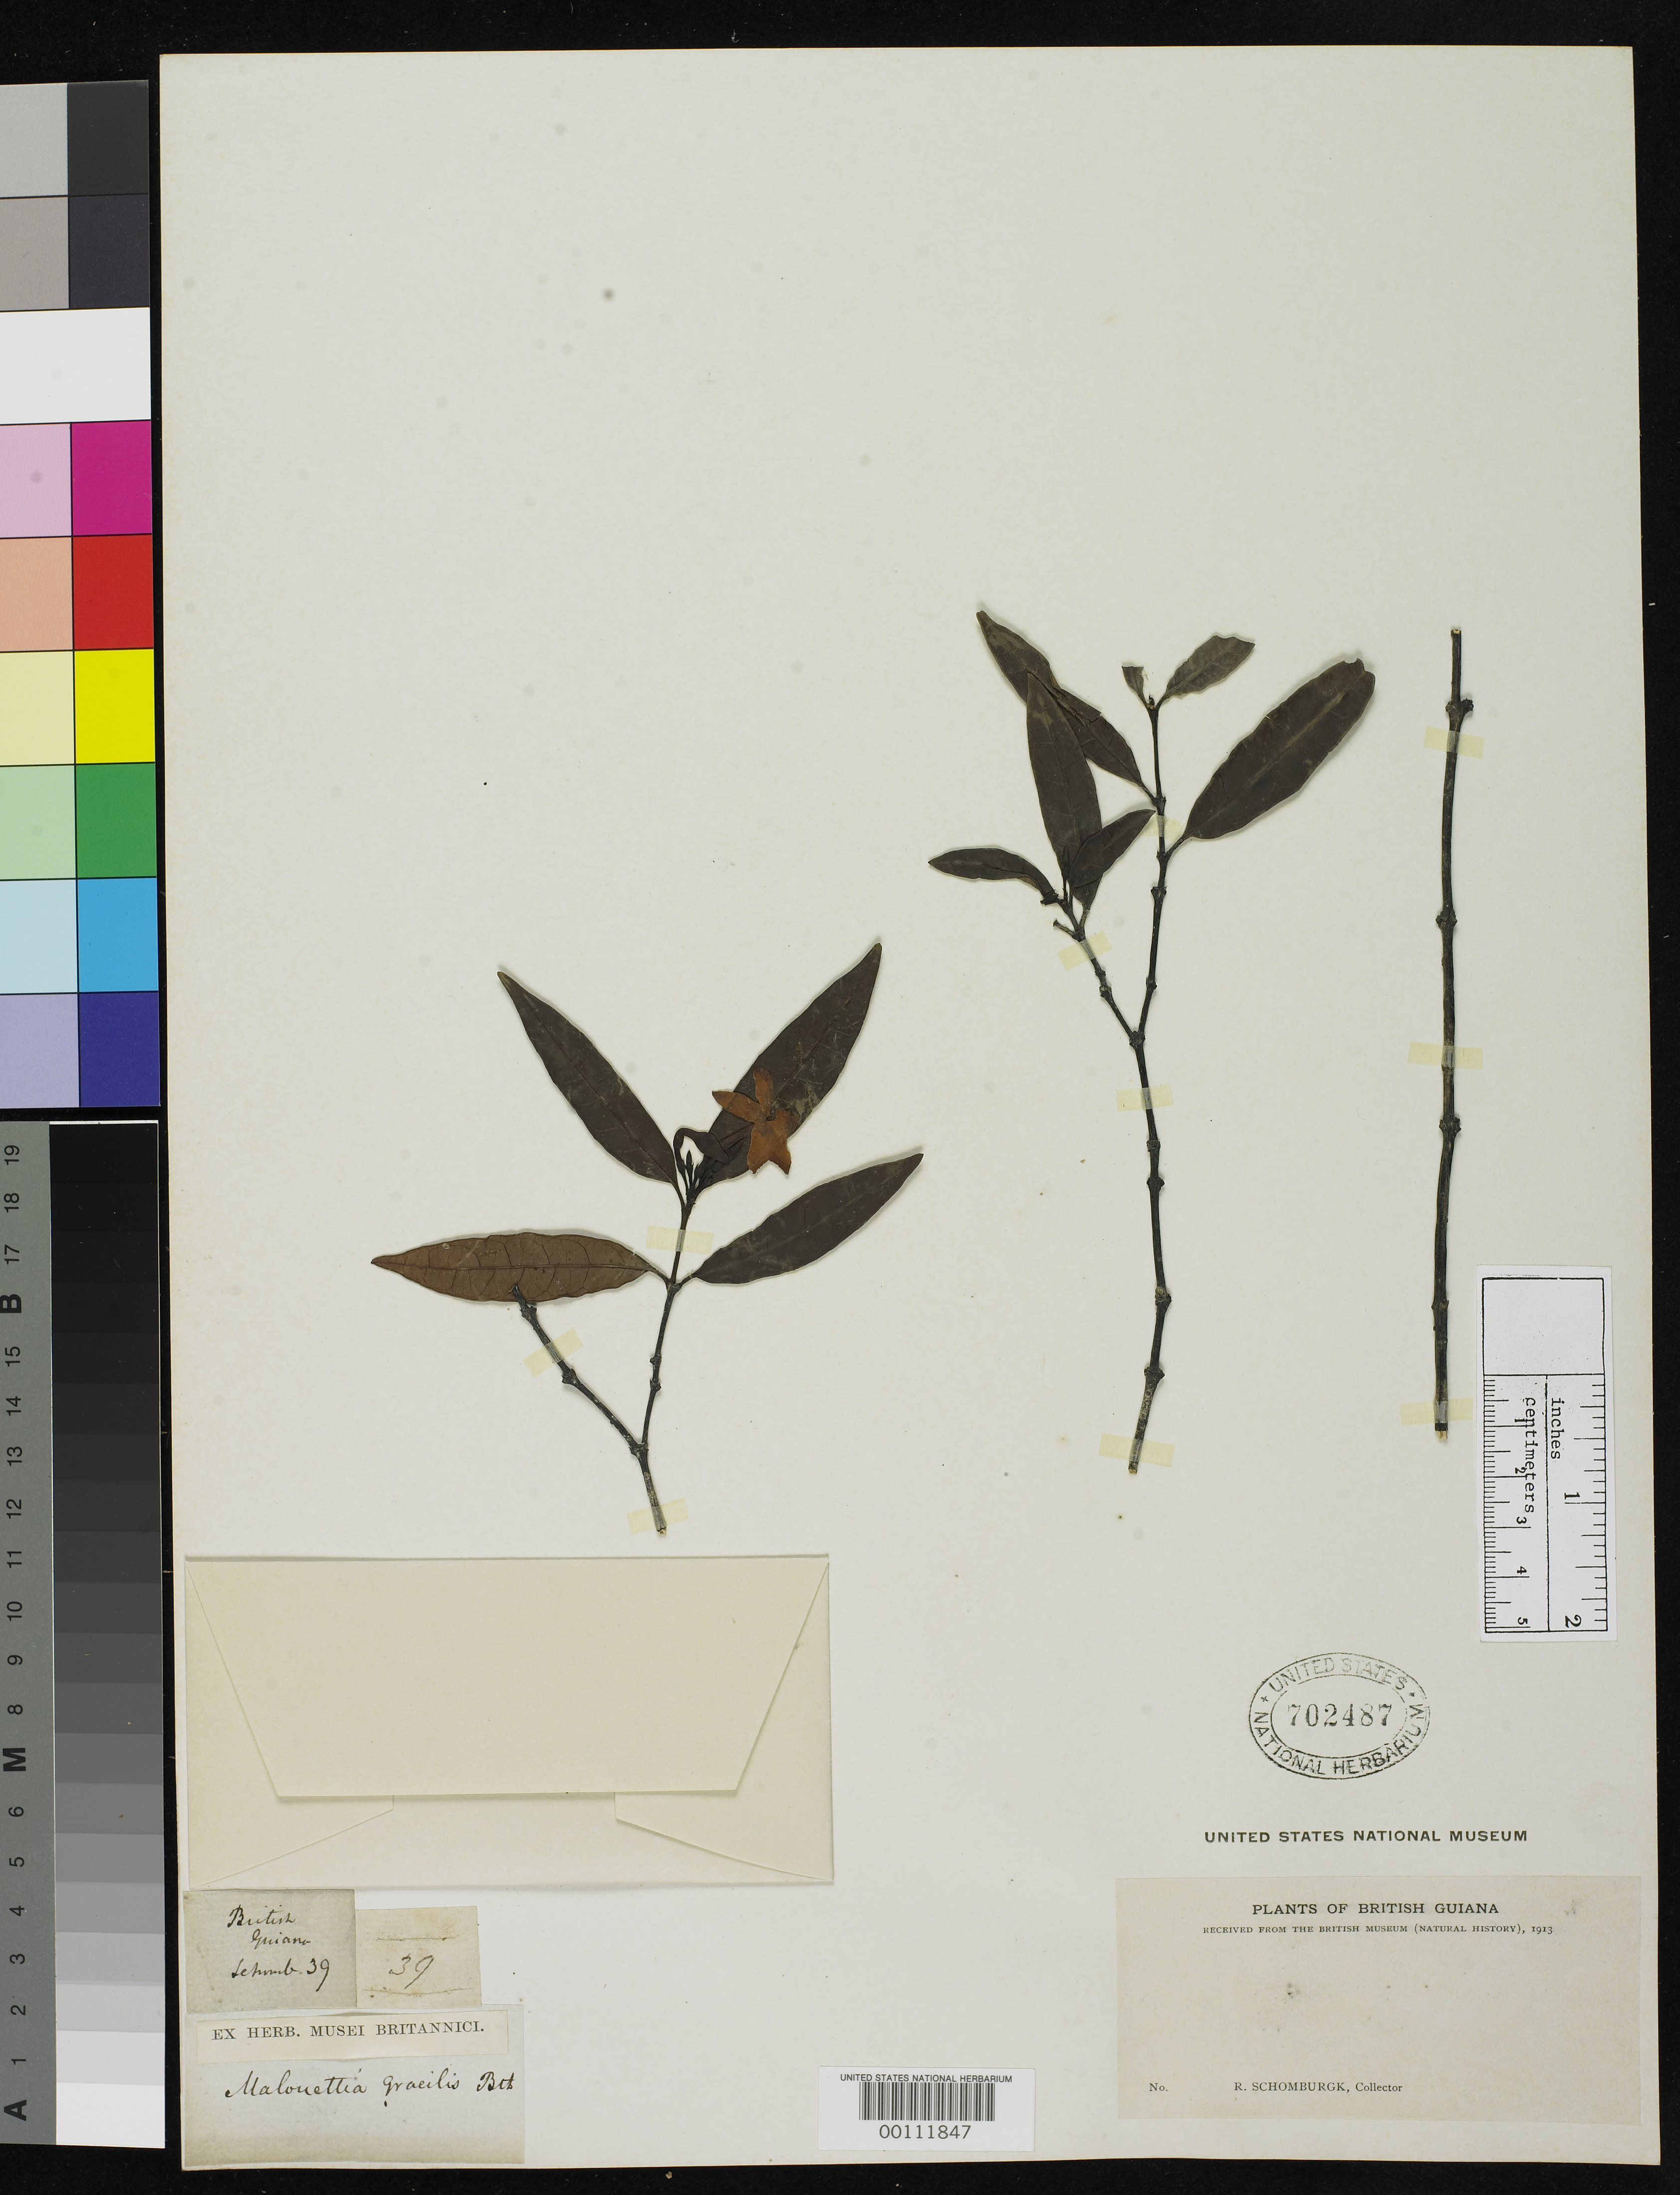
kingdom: Plantae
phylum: Tracheophyta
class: Magnoliopsida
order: Gentianales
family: Apocynaceae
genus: Tabernaemontana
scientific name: Tabernaemontana gracilis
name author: Benth.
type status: Isotype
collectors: M. R. Schomburgk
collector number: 39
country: Guyana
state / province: Rupununi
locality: Upper Essequibo. [Rupununi is a former administrative region.]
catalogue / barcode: US 702487